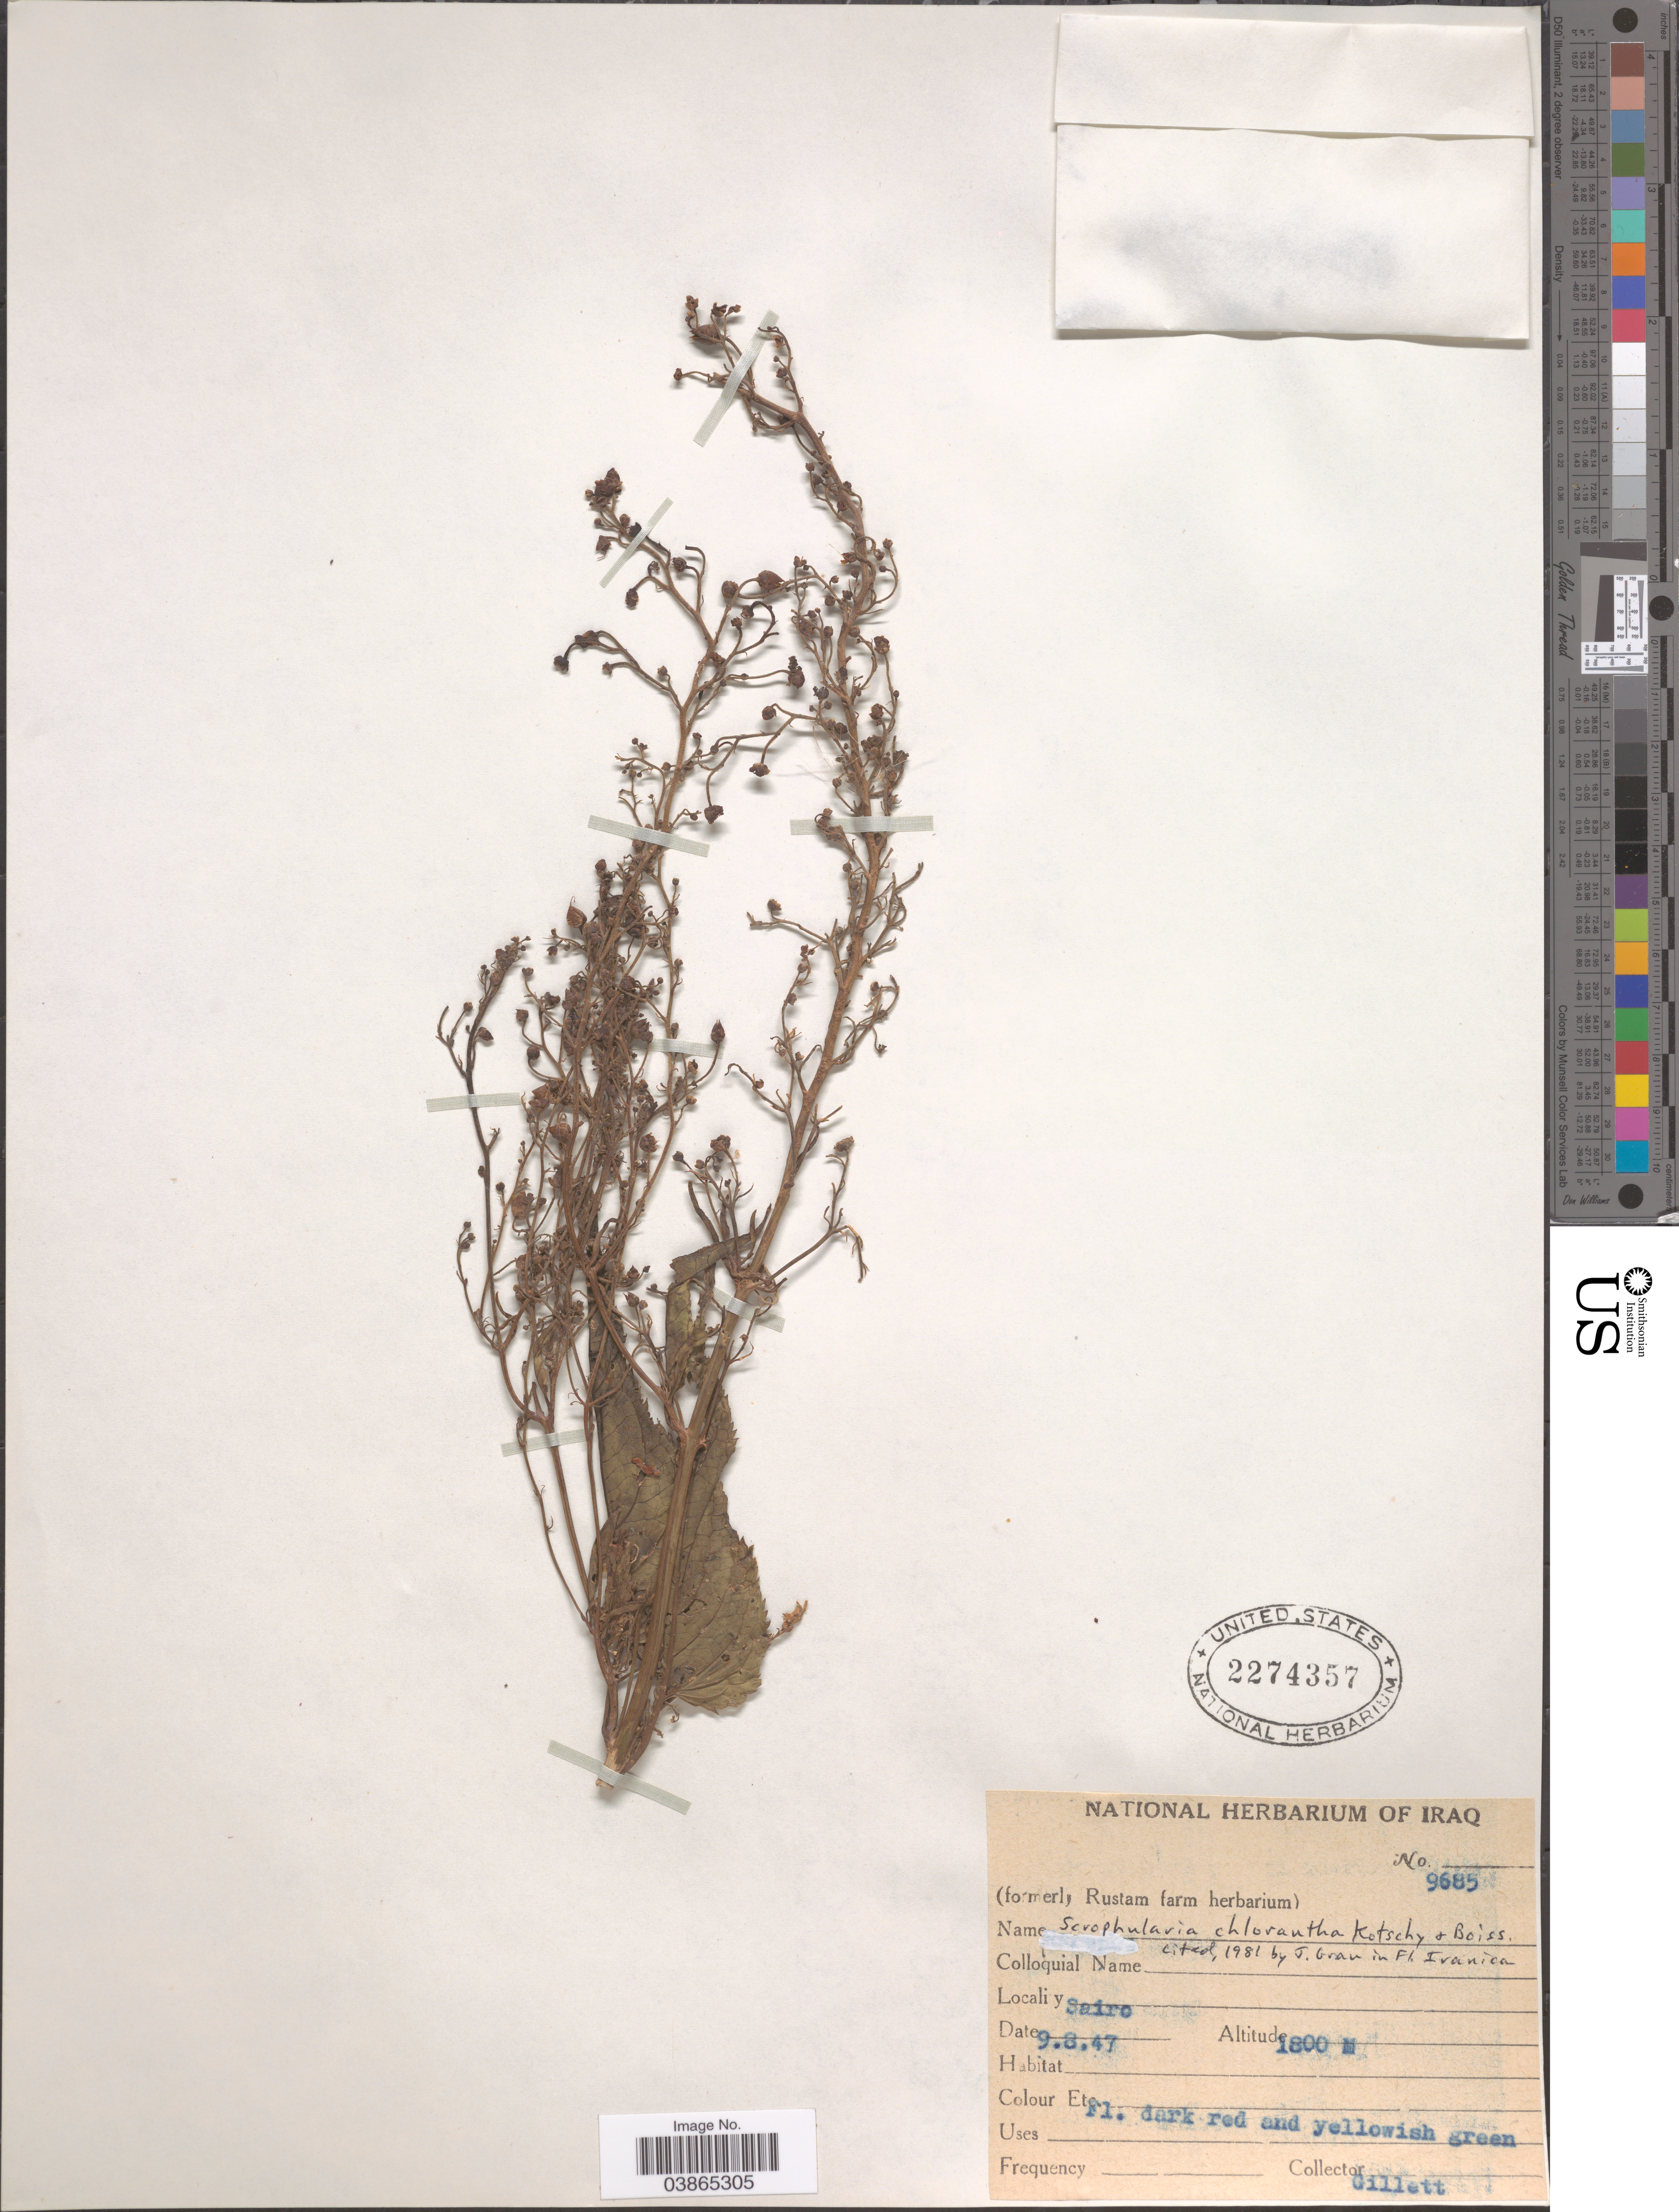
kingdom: Plantae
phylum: Tracheophyta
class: Magnoliopsida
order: Lamiales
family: Scrophulariaceae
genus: Scrophularia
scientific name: Scrophularia chlorantha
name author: Kotschy & Boiss. ex Boiss.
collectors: Gillett, --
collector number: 9685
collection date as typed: Transcribed d/m/y: 9/8/47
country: Iraq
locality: Sairo.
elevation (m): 1800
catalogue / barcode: US 2274357